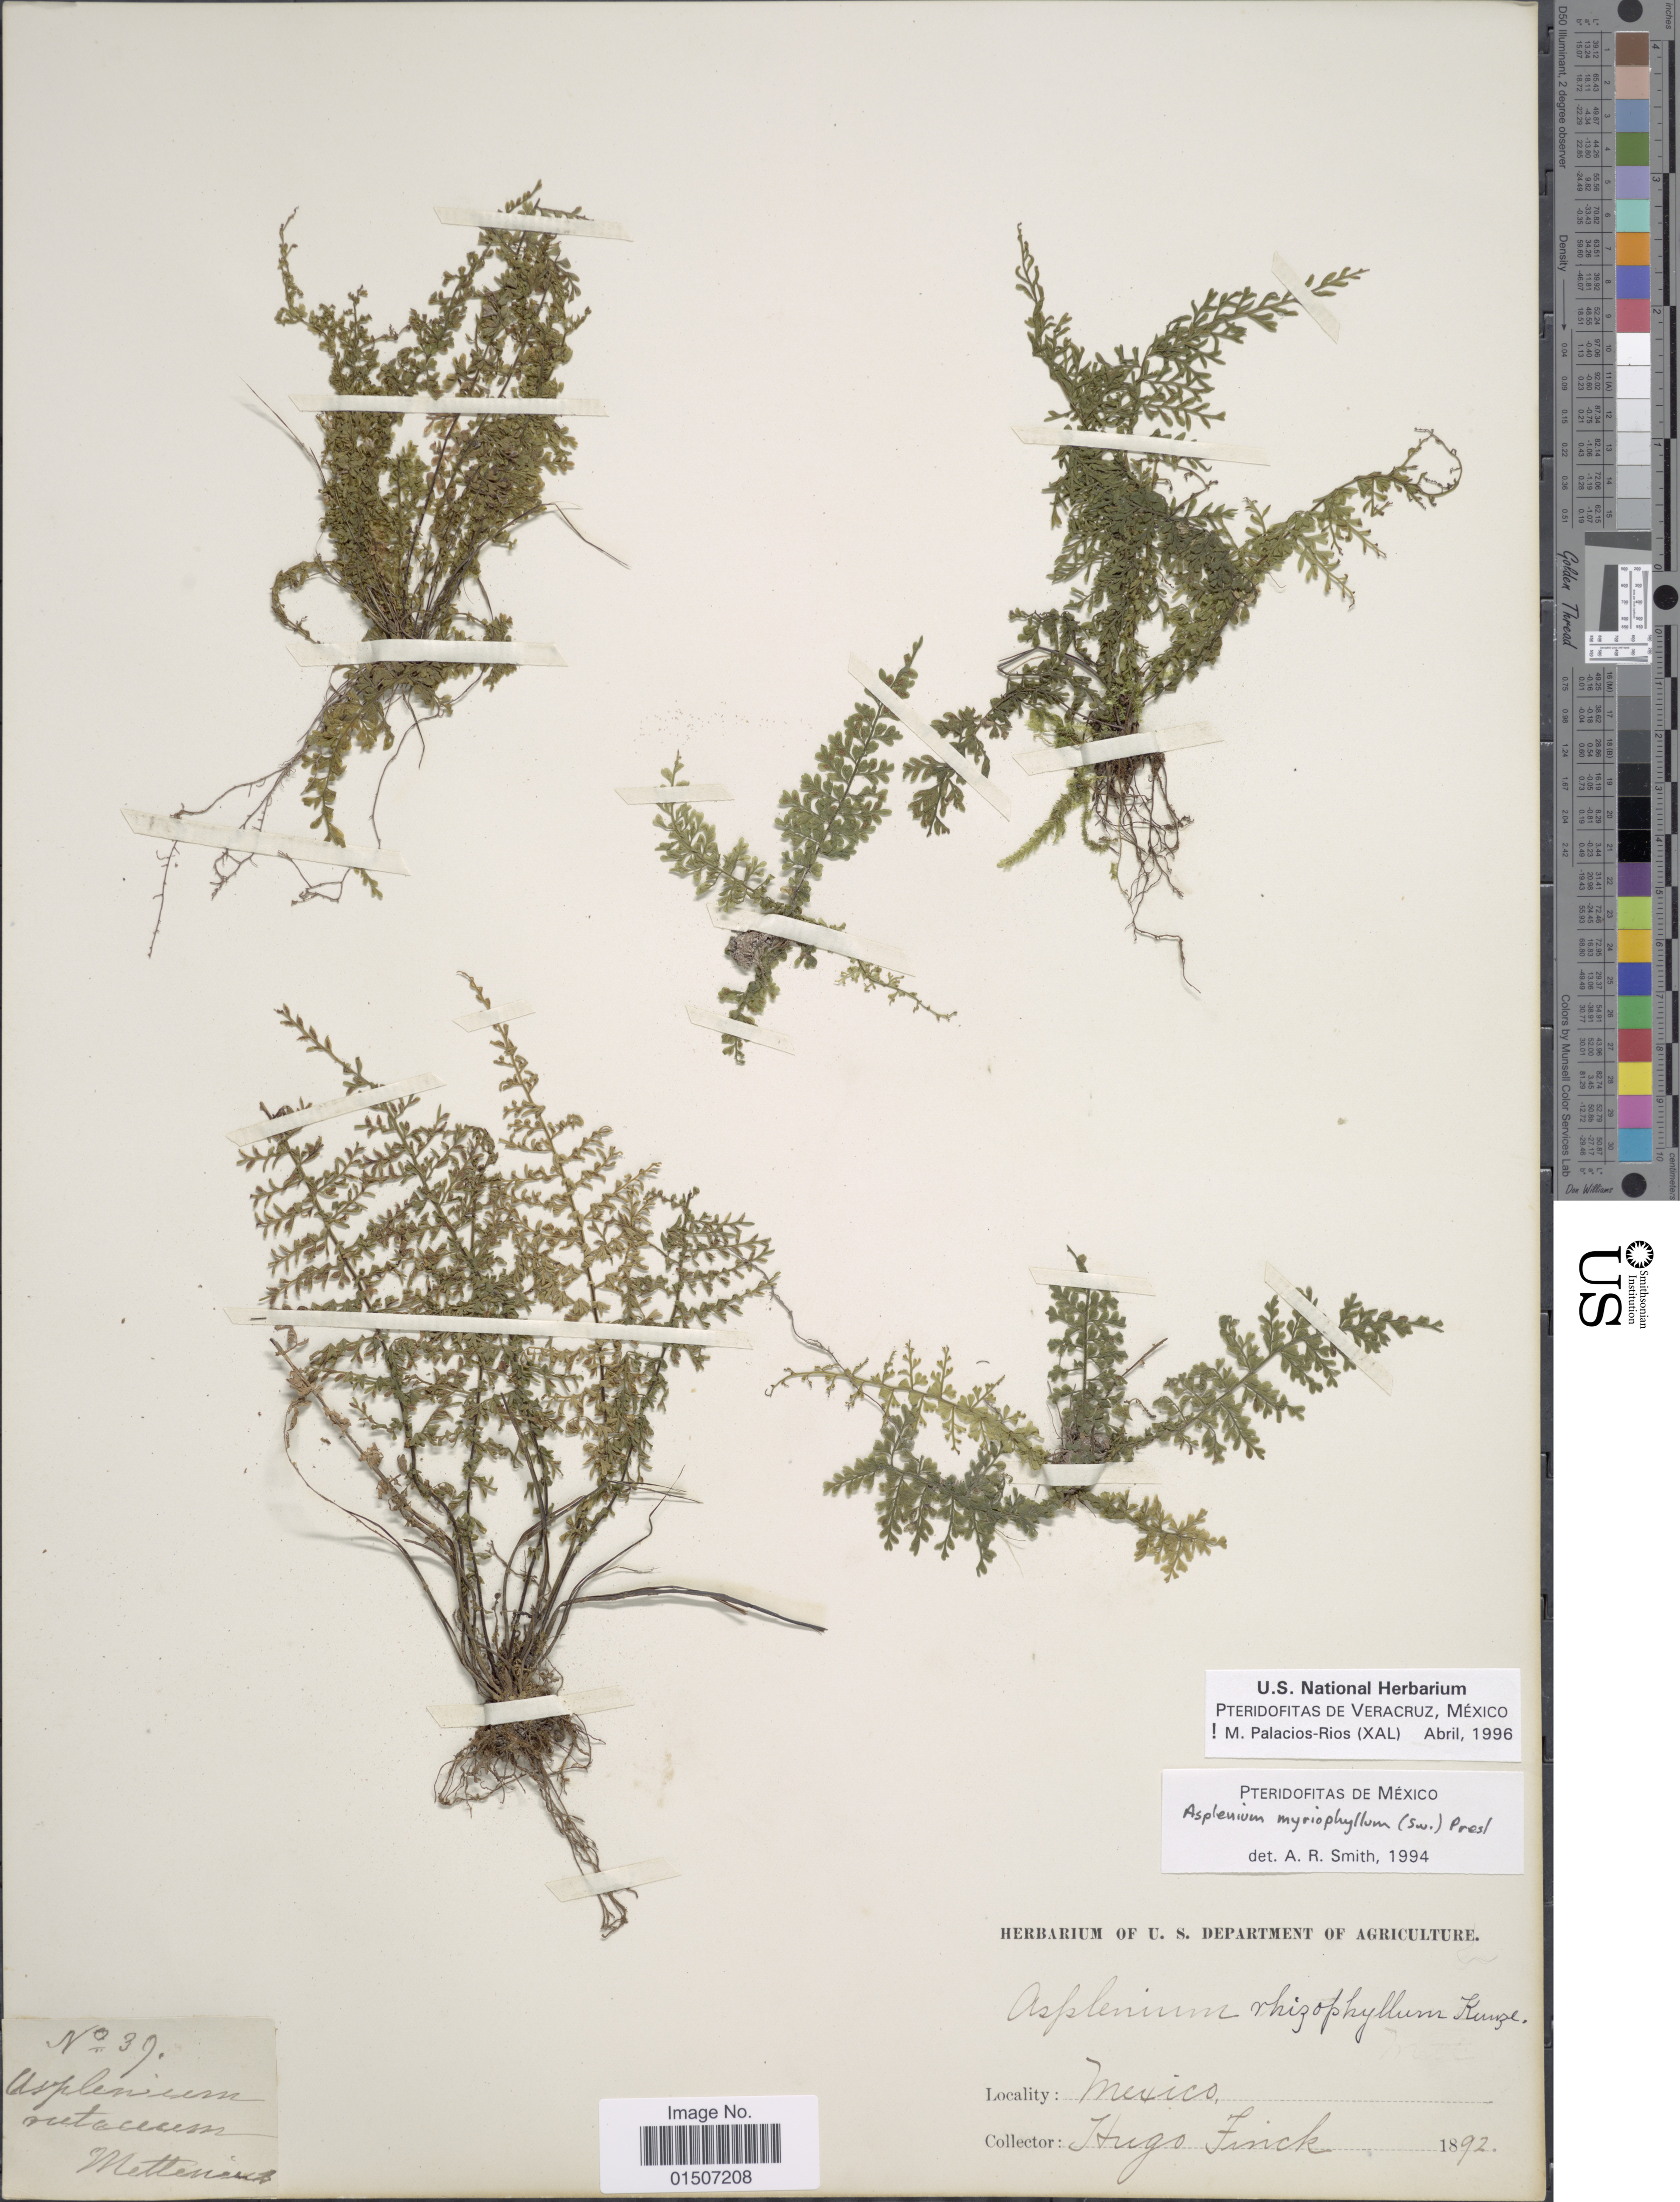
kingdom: Plantae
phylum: Tracheophyta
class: Polypodiopsida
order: Polypodiales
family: Aspleniaceae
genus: Asplenium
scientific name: Asplenium myriophyllum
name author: (Sw.) C. Presl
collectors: H. Fink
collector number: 39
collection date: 1892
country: Mexico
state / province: México